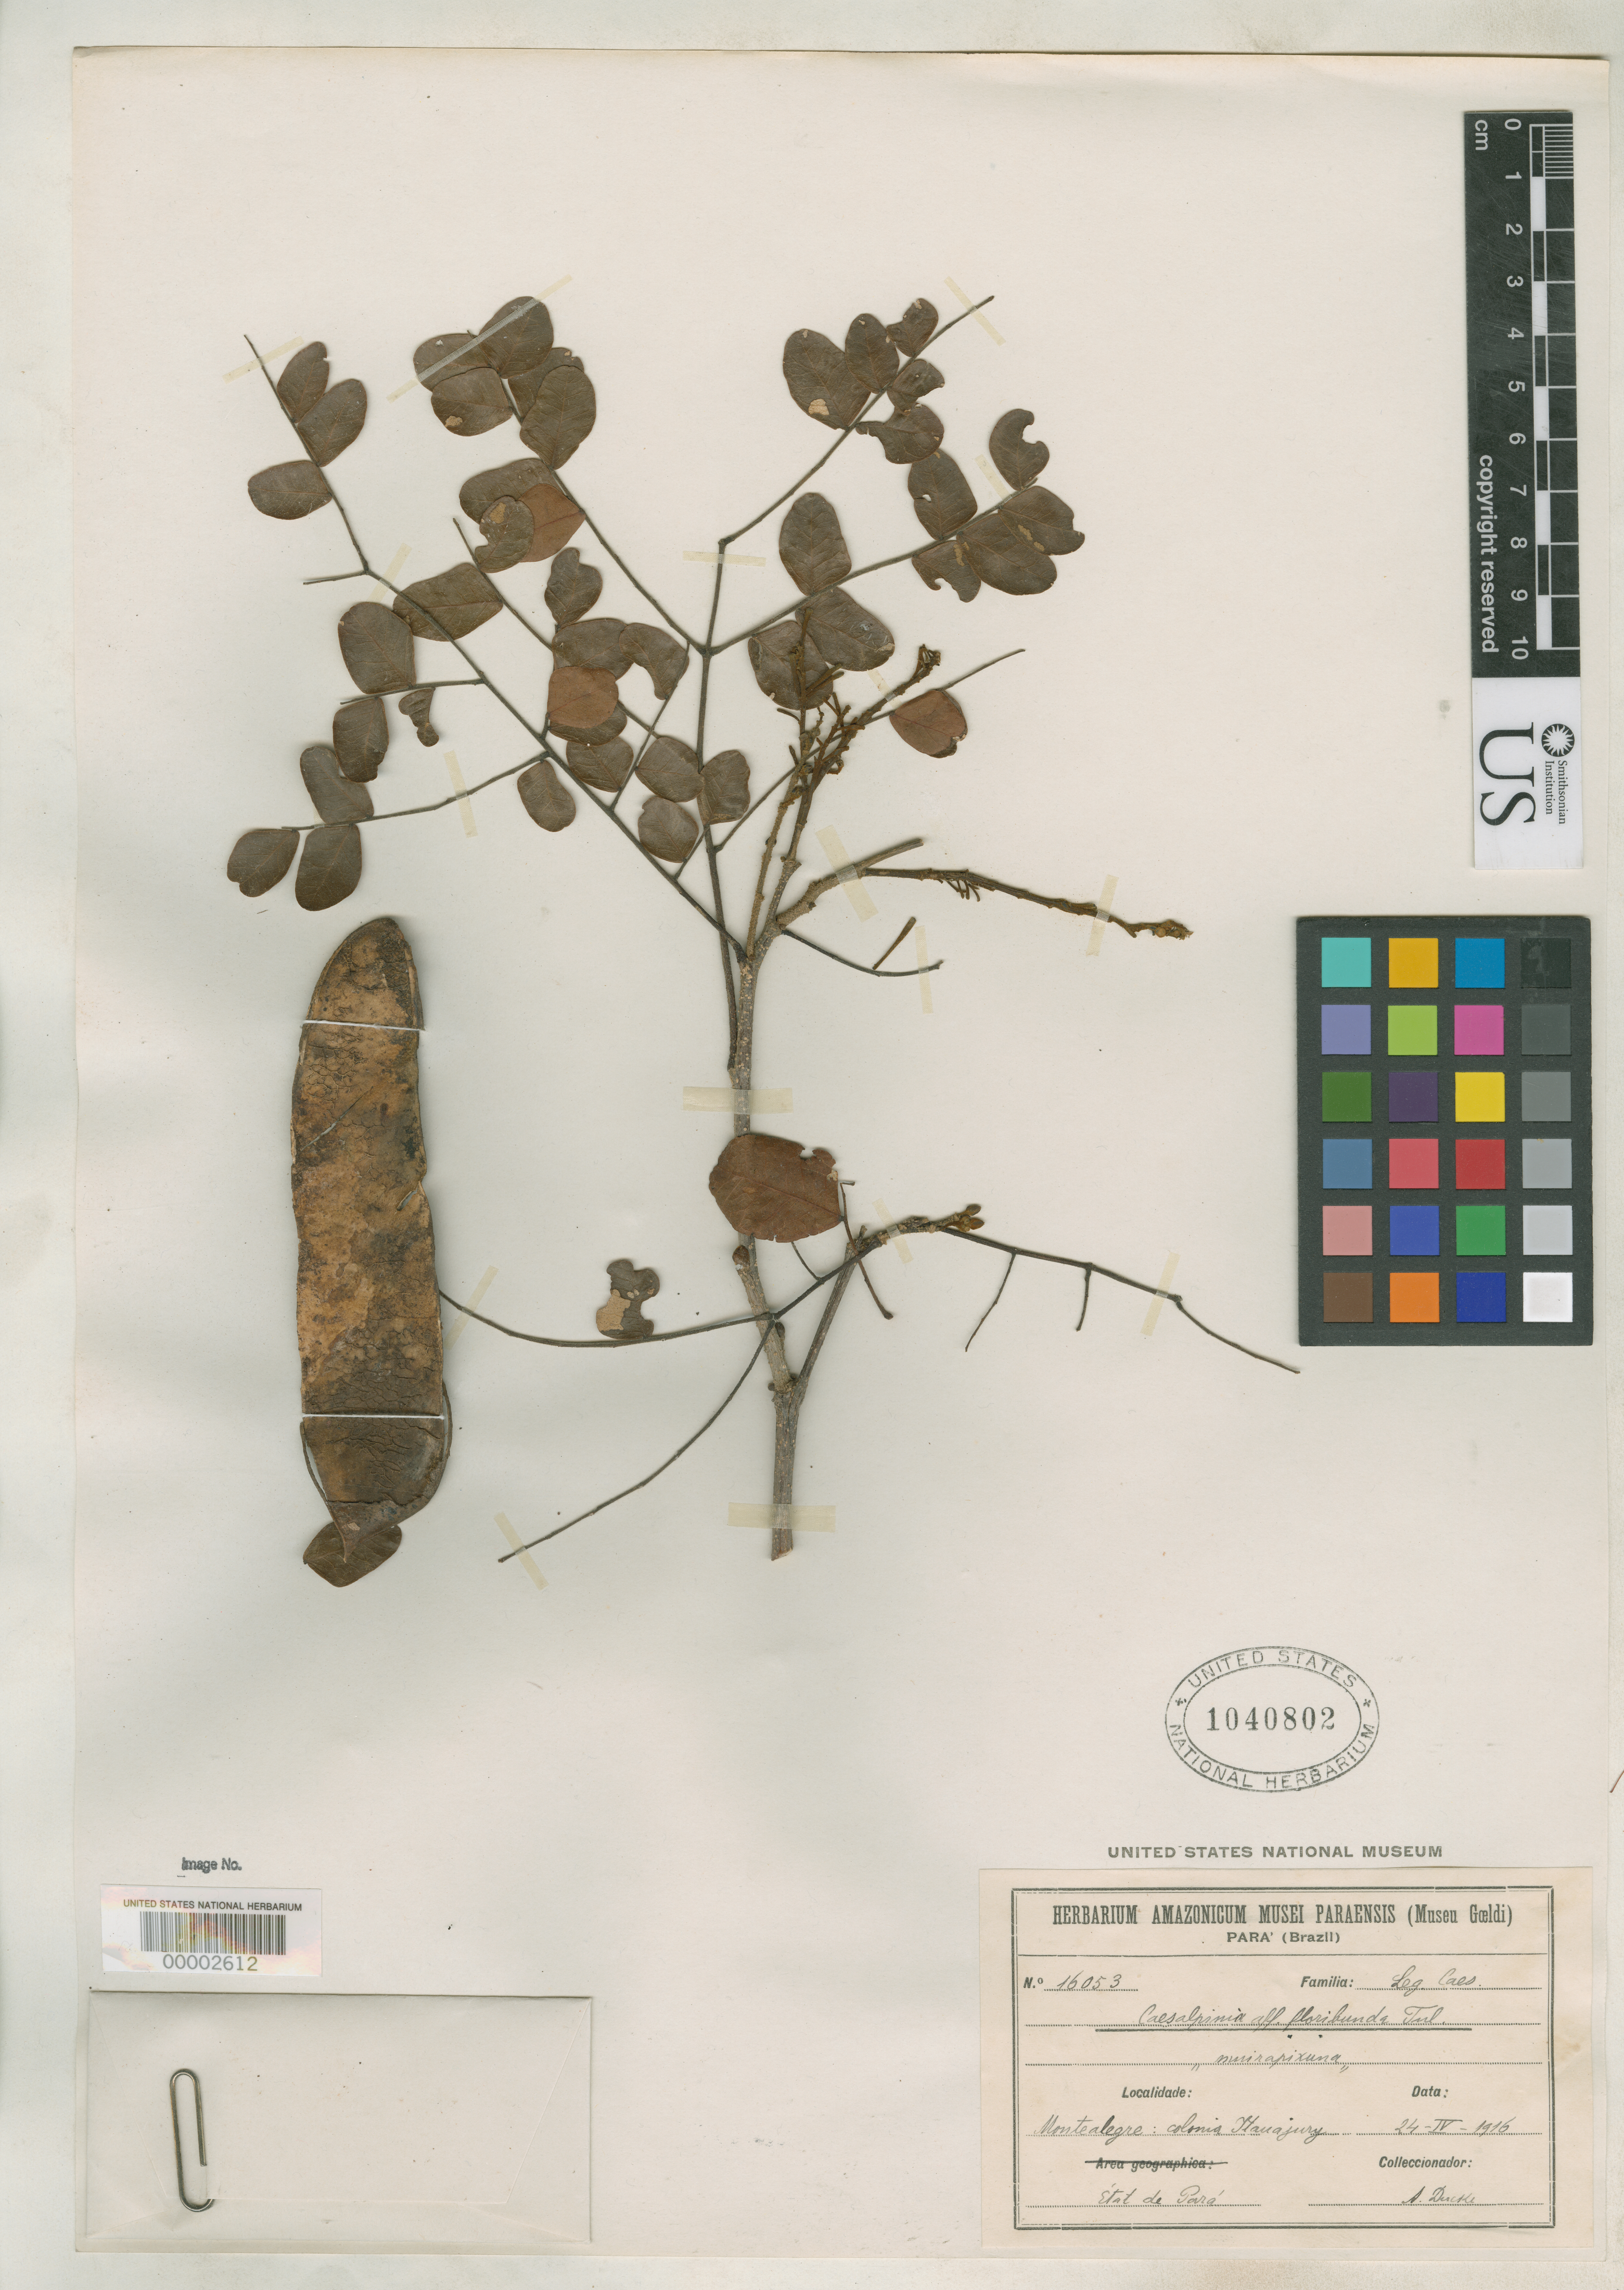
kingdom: Plantae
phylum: Tracheophyta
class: Magnoliopsida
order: Fabales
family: Fabaceae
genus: Caesalpinia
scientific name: Caesalpinia paraensis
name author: Ducke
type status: Isosyntype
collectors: A. Ducke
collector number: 16053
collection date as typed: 24 Nov 1915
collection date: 1915-11-24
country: Brazil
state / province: Pará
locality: Montealgre, Colonia Itajuay.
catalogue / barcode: US 1040802